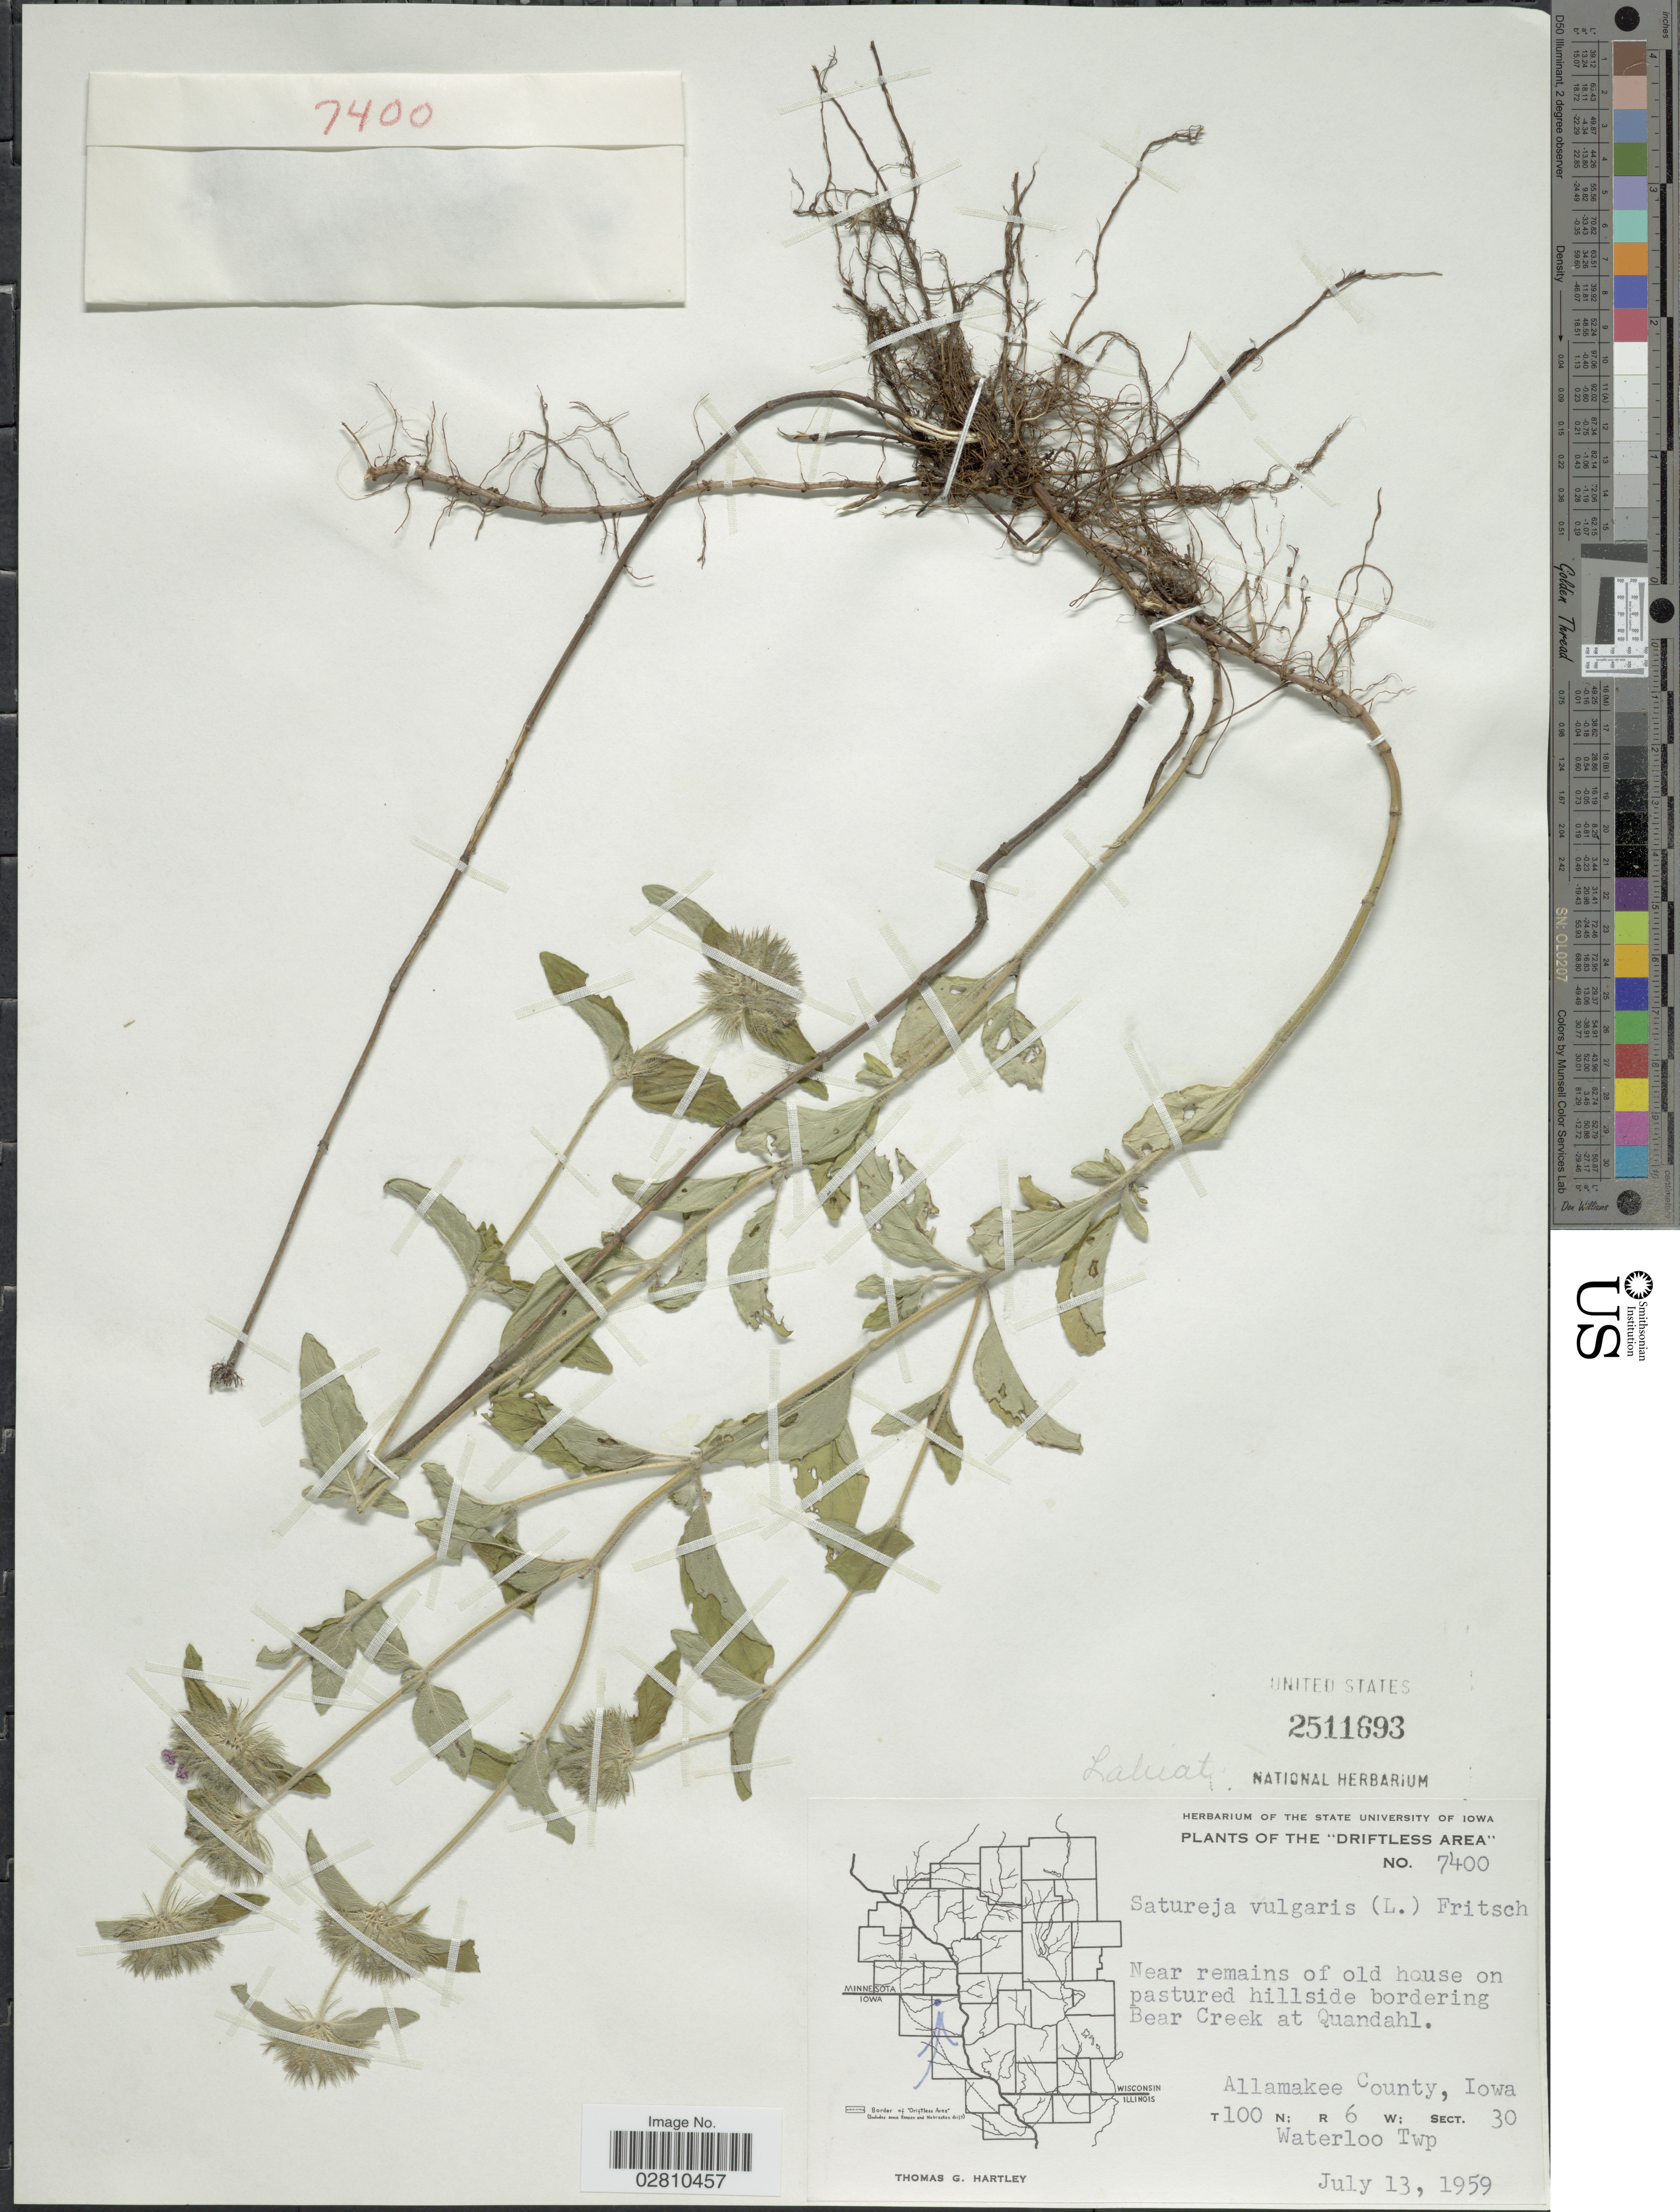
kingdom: Plantae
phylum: Tracheophyta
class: Magnoliopsida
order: Lamiales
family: Lamiaceae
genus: Clinopodium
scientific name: Clinopodium vulgare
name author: L.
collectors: T. G. Hartley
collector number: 7400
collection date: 1959-07-13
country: United States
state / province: Iowa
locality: Driftless Area, near remains of old house on pastured hillside bordering Bear Creek at Quandahl, Allamakee County, T100N; R6W; sect. 30, Waterloo Twp.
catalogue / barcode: US 2511693